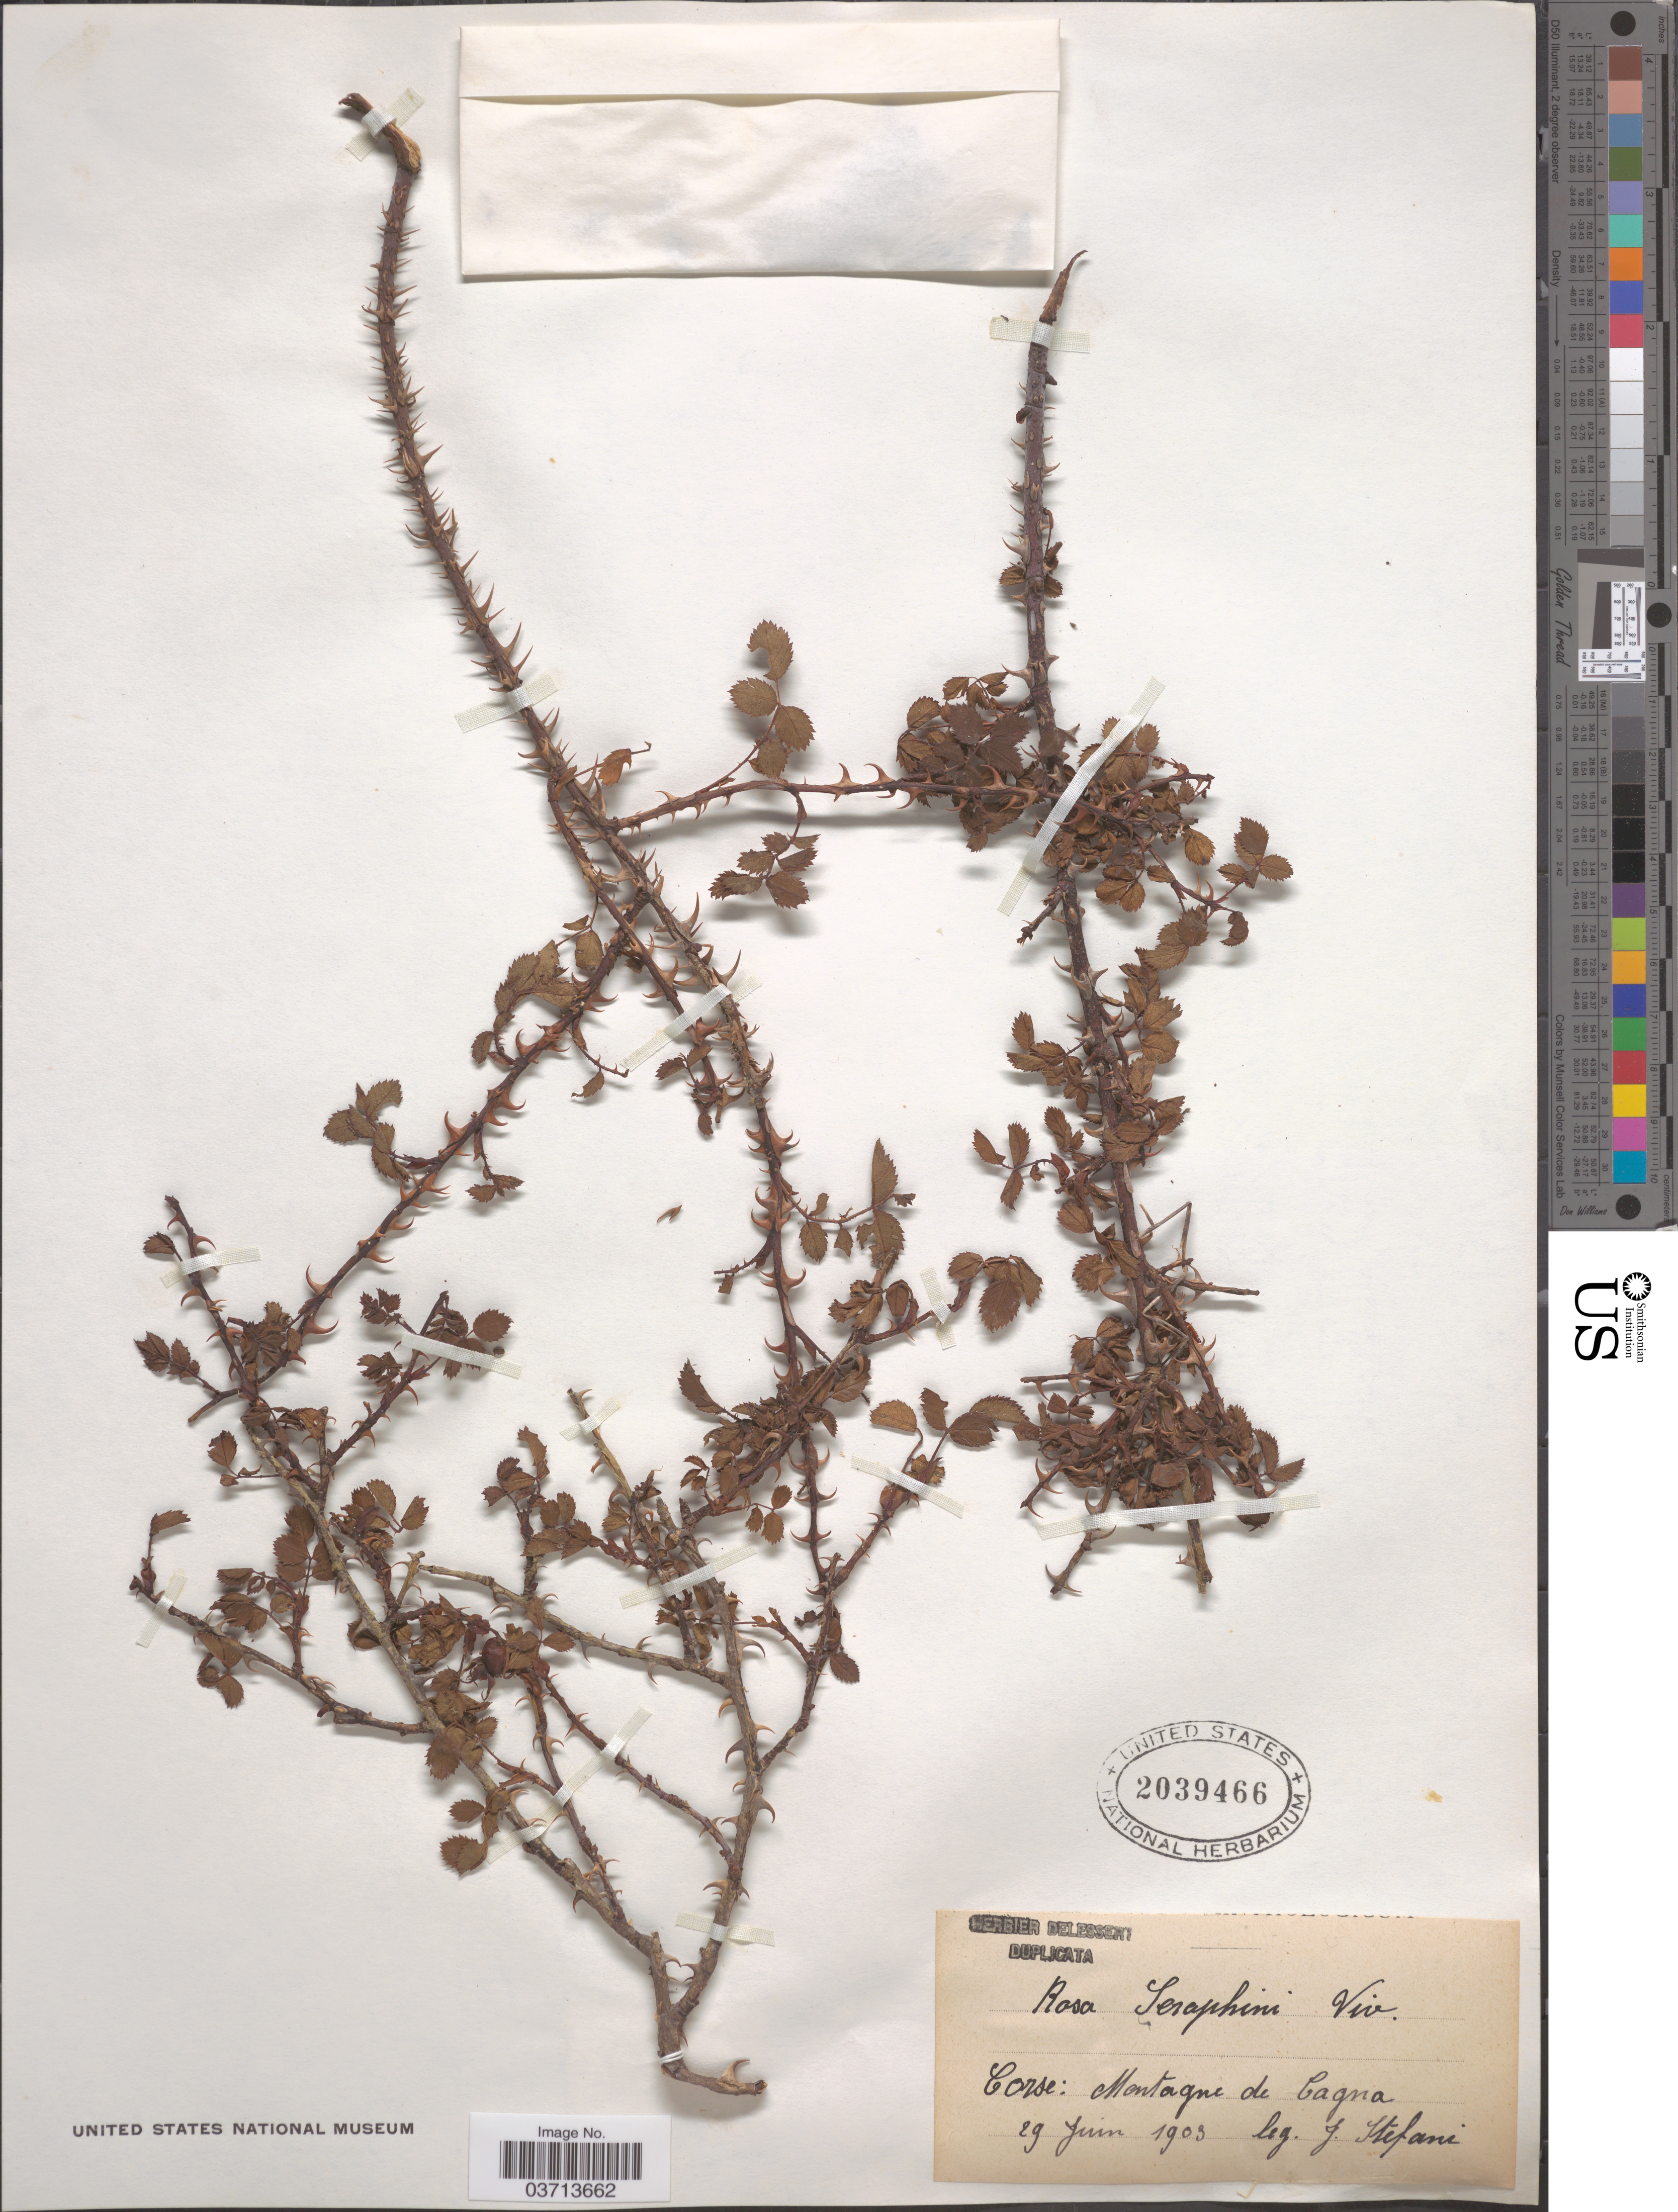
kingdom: Plantae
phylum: Tracheophyta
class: Magnoliopsida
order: Rosales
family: Rosaceae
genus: Rosa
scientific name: Rosa serafinii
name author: Viv.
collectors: J. Stefani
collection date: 1903-06-29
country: France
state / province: Corsica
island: Corse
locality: Corse: Montagne de Cagna.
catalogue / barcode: US 2039466